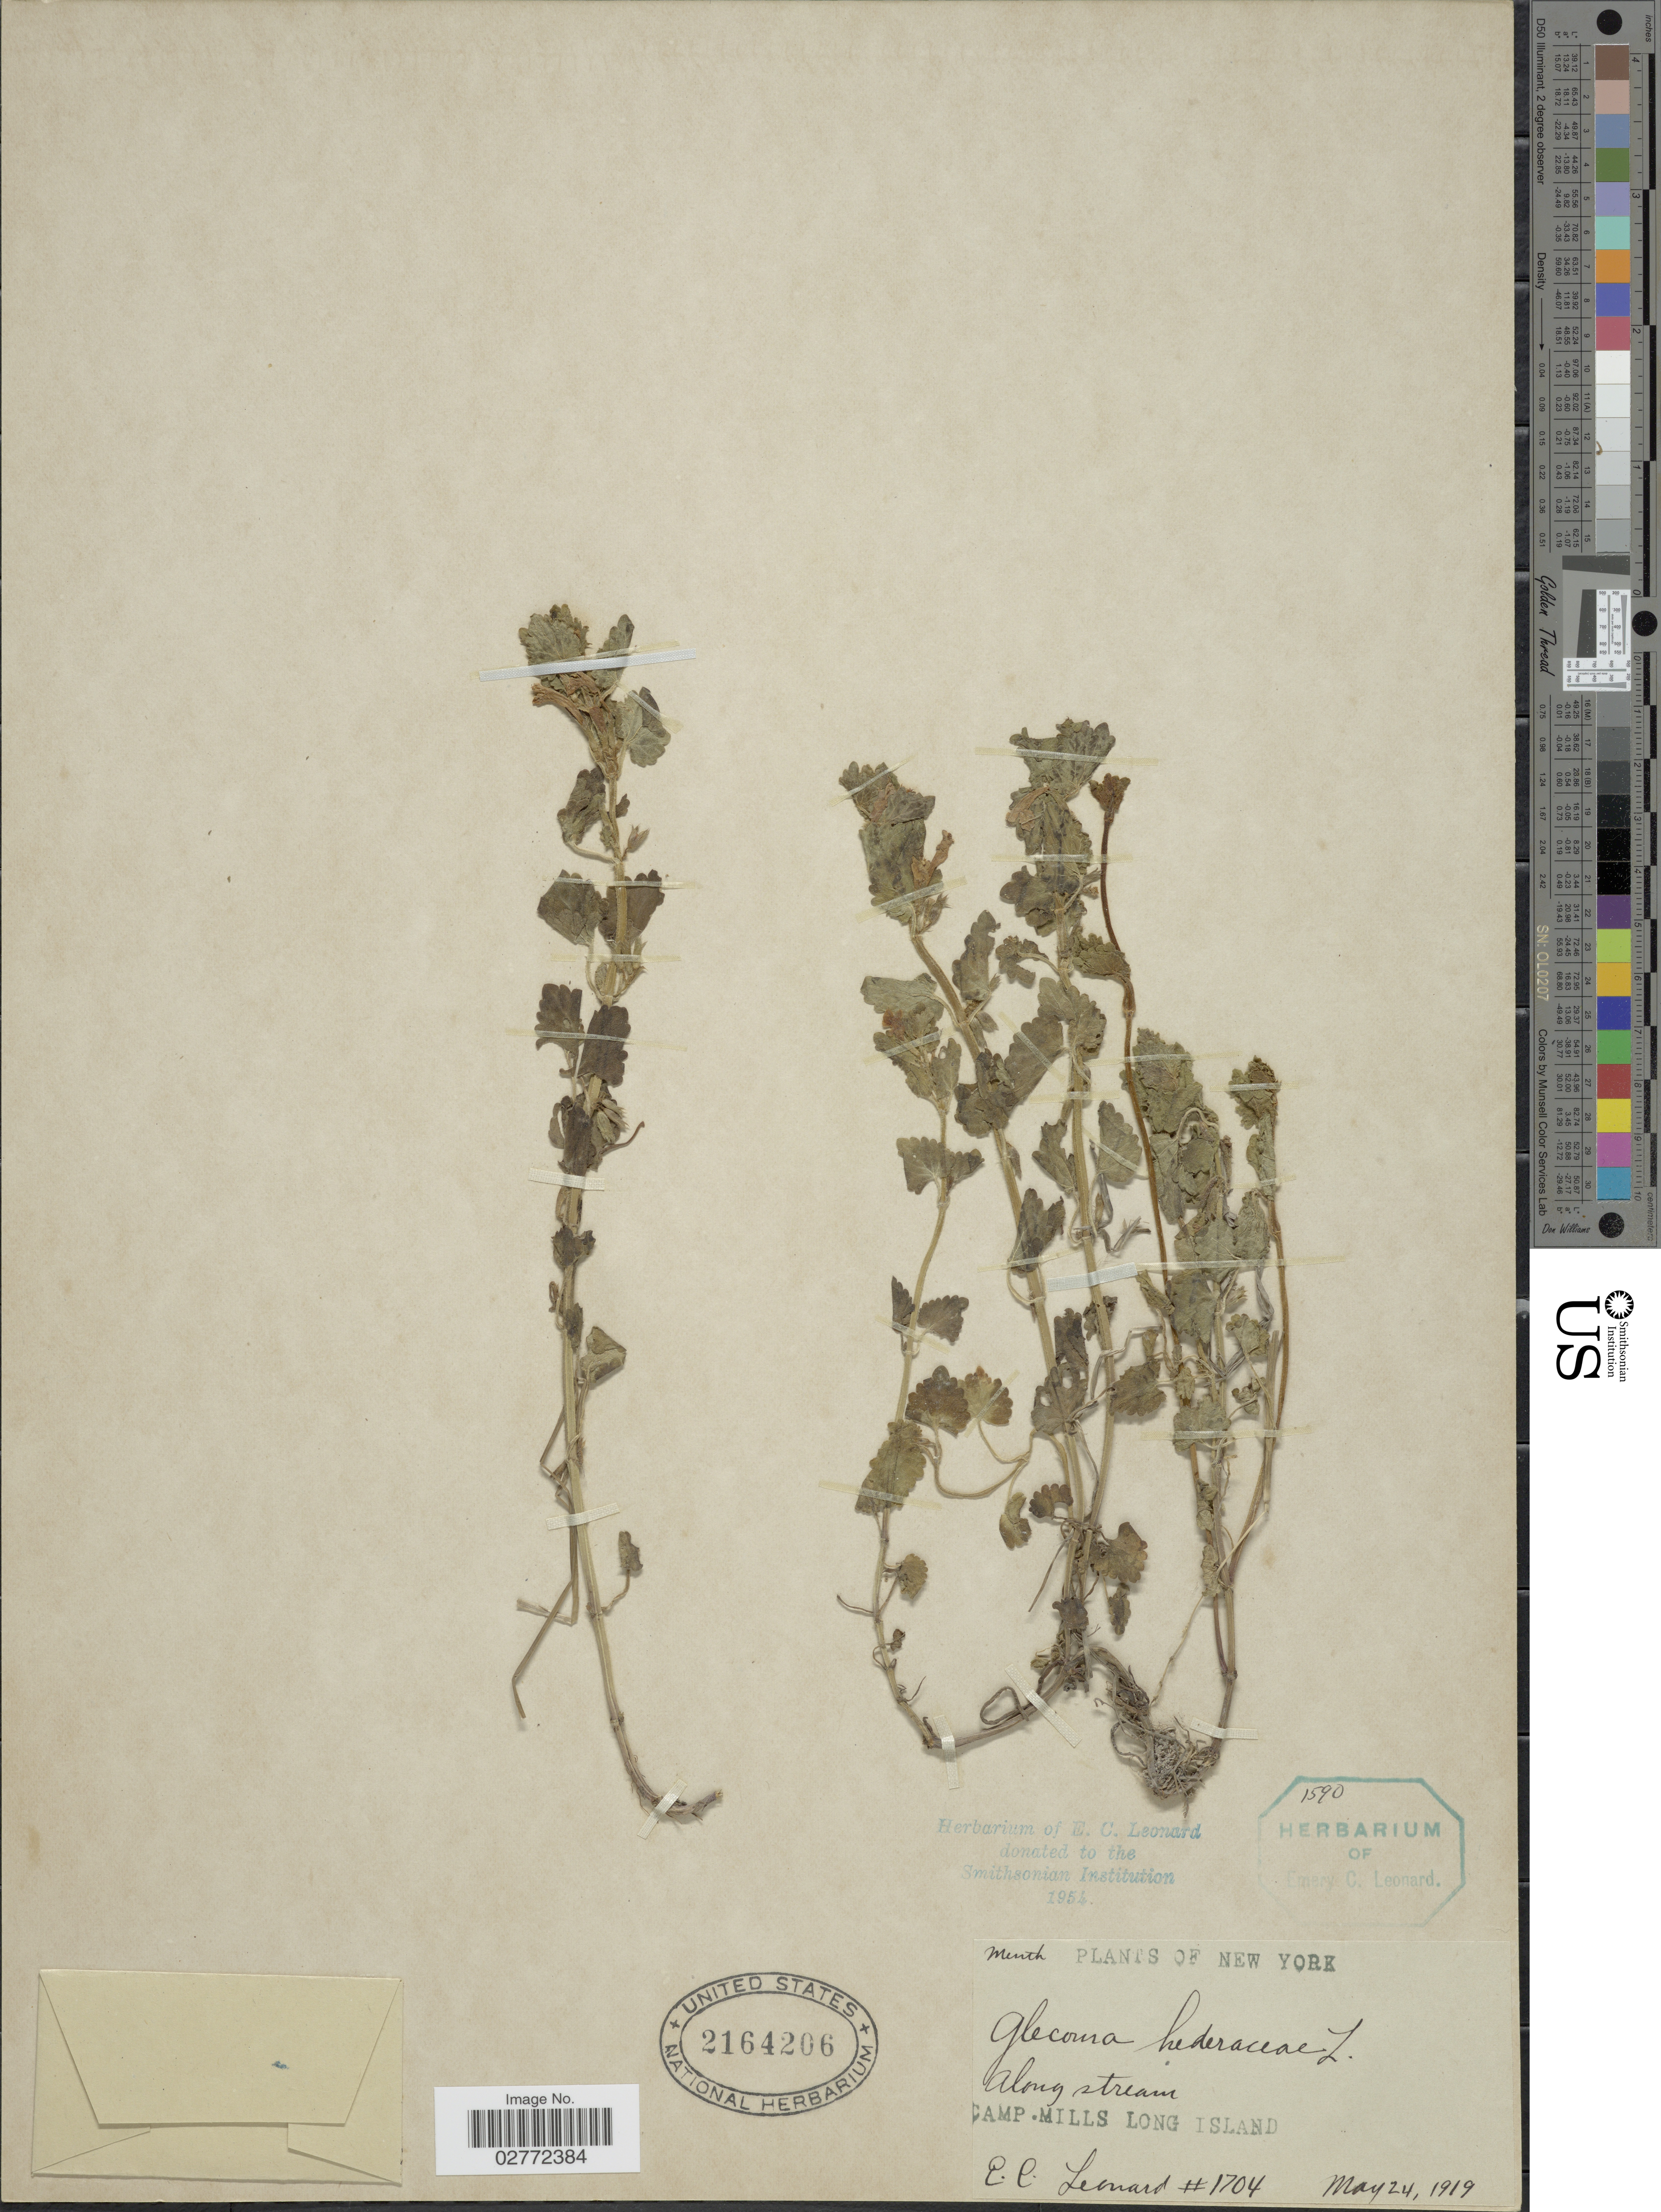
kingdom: Plantae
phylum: Tracheophyta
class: Magnoliopsida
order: Lamiales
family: Lamiaceae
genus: Glechoma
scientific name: Glechoma hederacea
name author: L.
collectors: E. C. Leonard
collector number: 1704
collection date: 1919-05-24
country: United States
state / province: New York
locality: Along stream. Camp. Mills Long Island.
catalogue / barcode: US 2164206